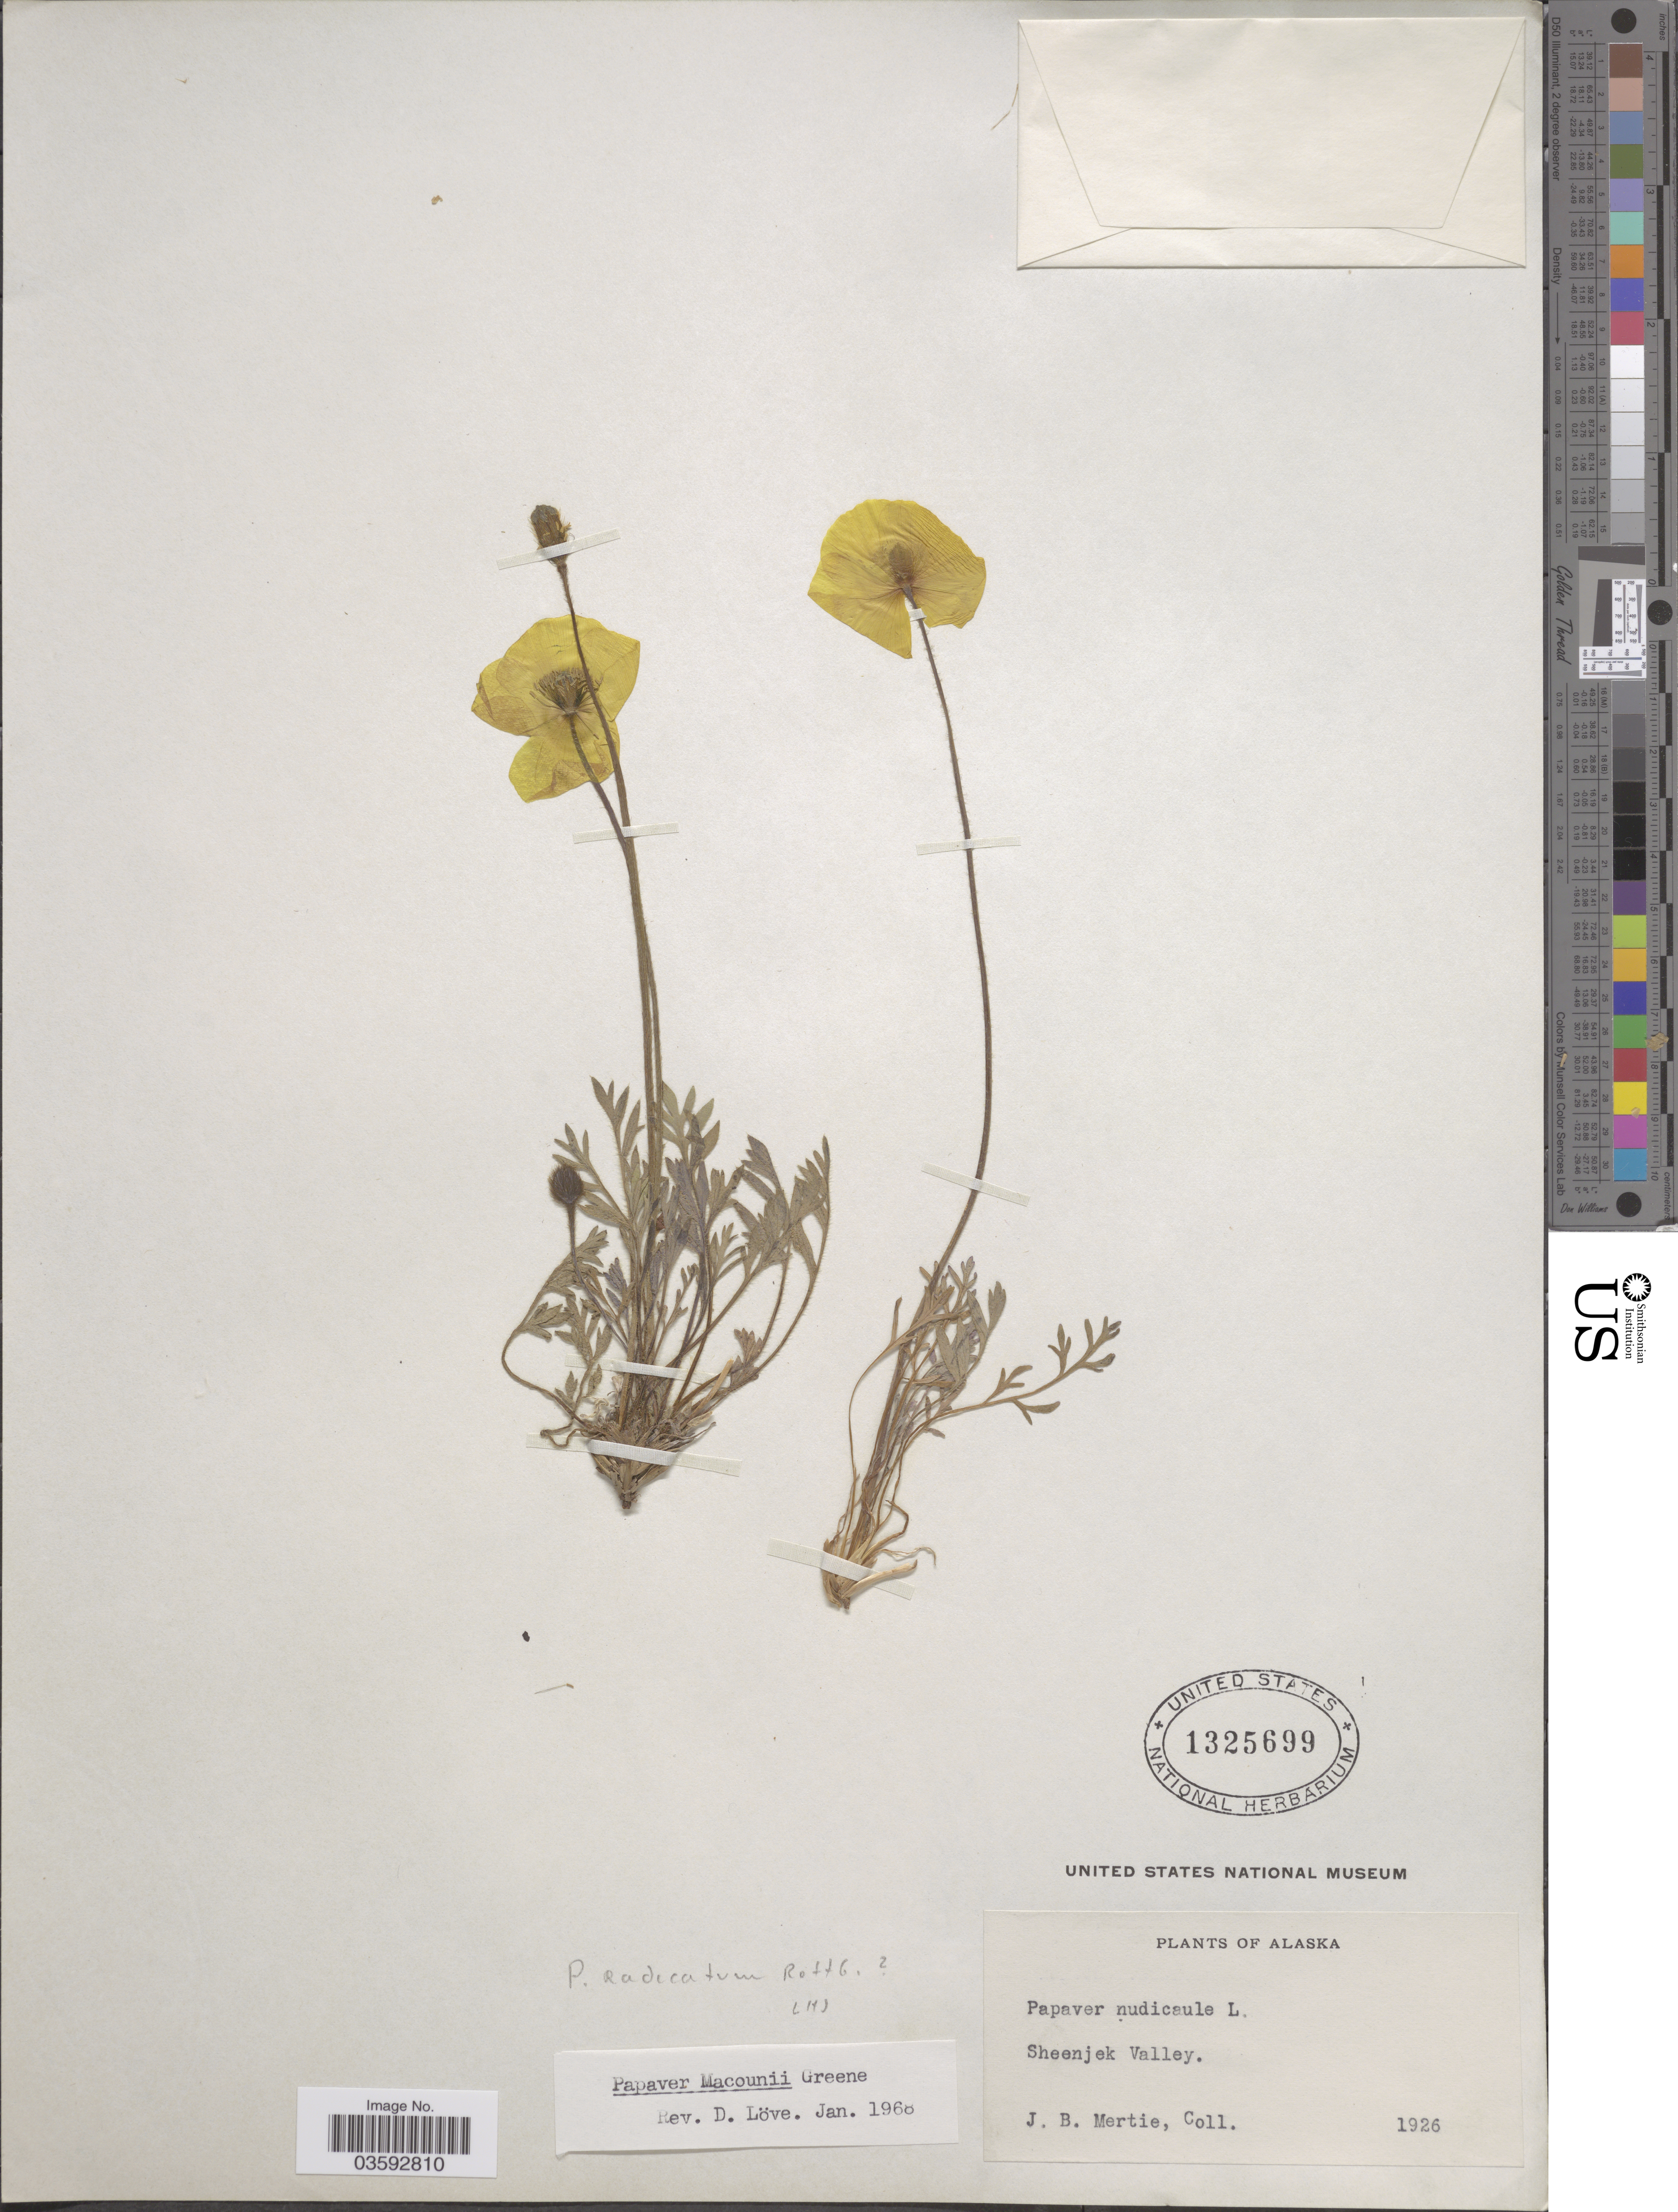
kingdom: Plantae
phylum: Tracheophyta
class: Magnoliopsida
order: Ranunculales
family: Papaveraceae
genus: Papaver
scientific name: Papaver macounii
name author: Greene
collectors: J. Mertie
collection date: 1926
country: United States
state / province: Alaska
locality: Sheenjek Valley.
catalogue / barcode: US 1325699